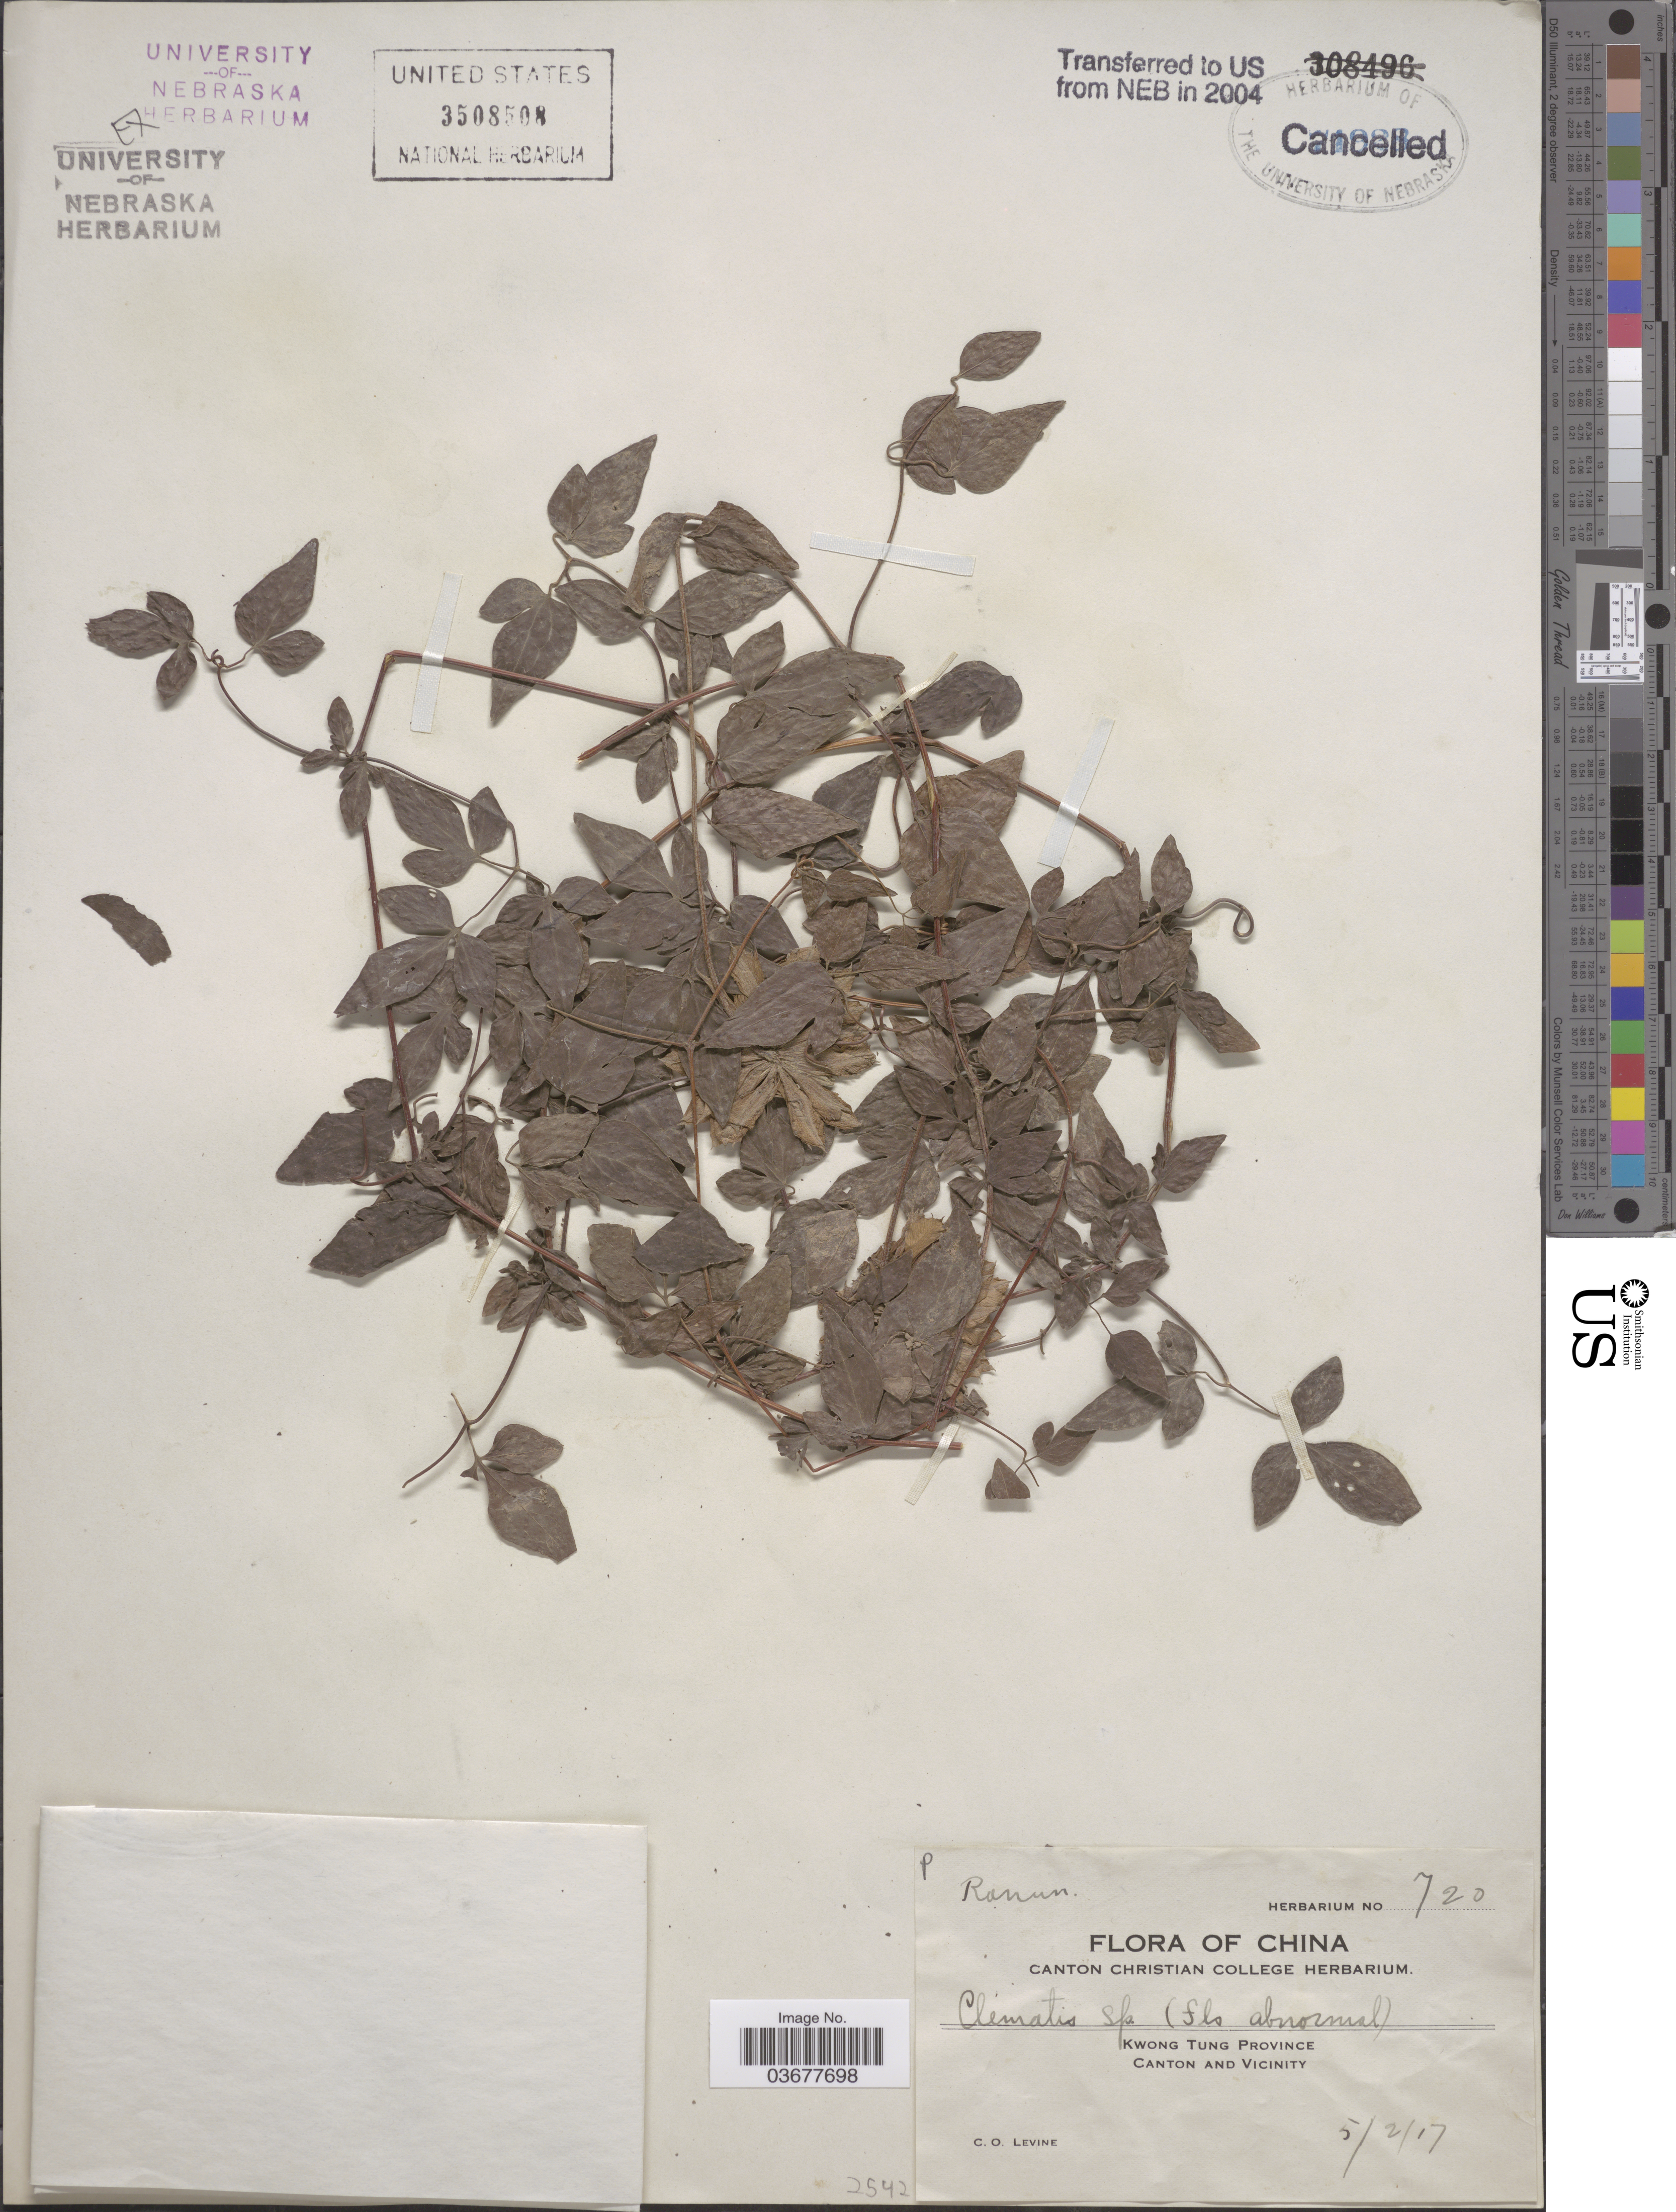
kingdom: Plantae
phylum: Tracheophyta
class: Magnoliopsida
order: Ranunculales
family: Ranunculaceae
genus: Clematis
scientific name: Clematis sp.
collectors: C. O. Levine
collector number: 720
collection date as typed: Transcribed d/m/y: 5/2/17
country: China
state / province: Guangdong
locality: Kwong Tung Province. Canton and Vicinity.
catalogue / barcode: US 3508508